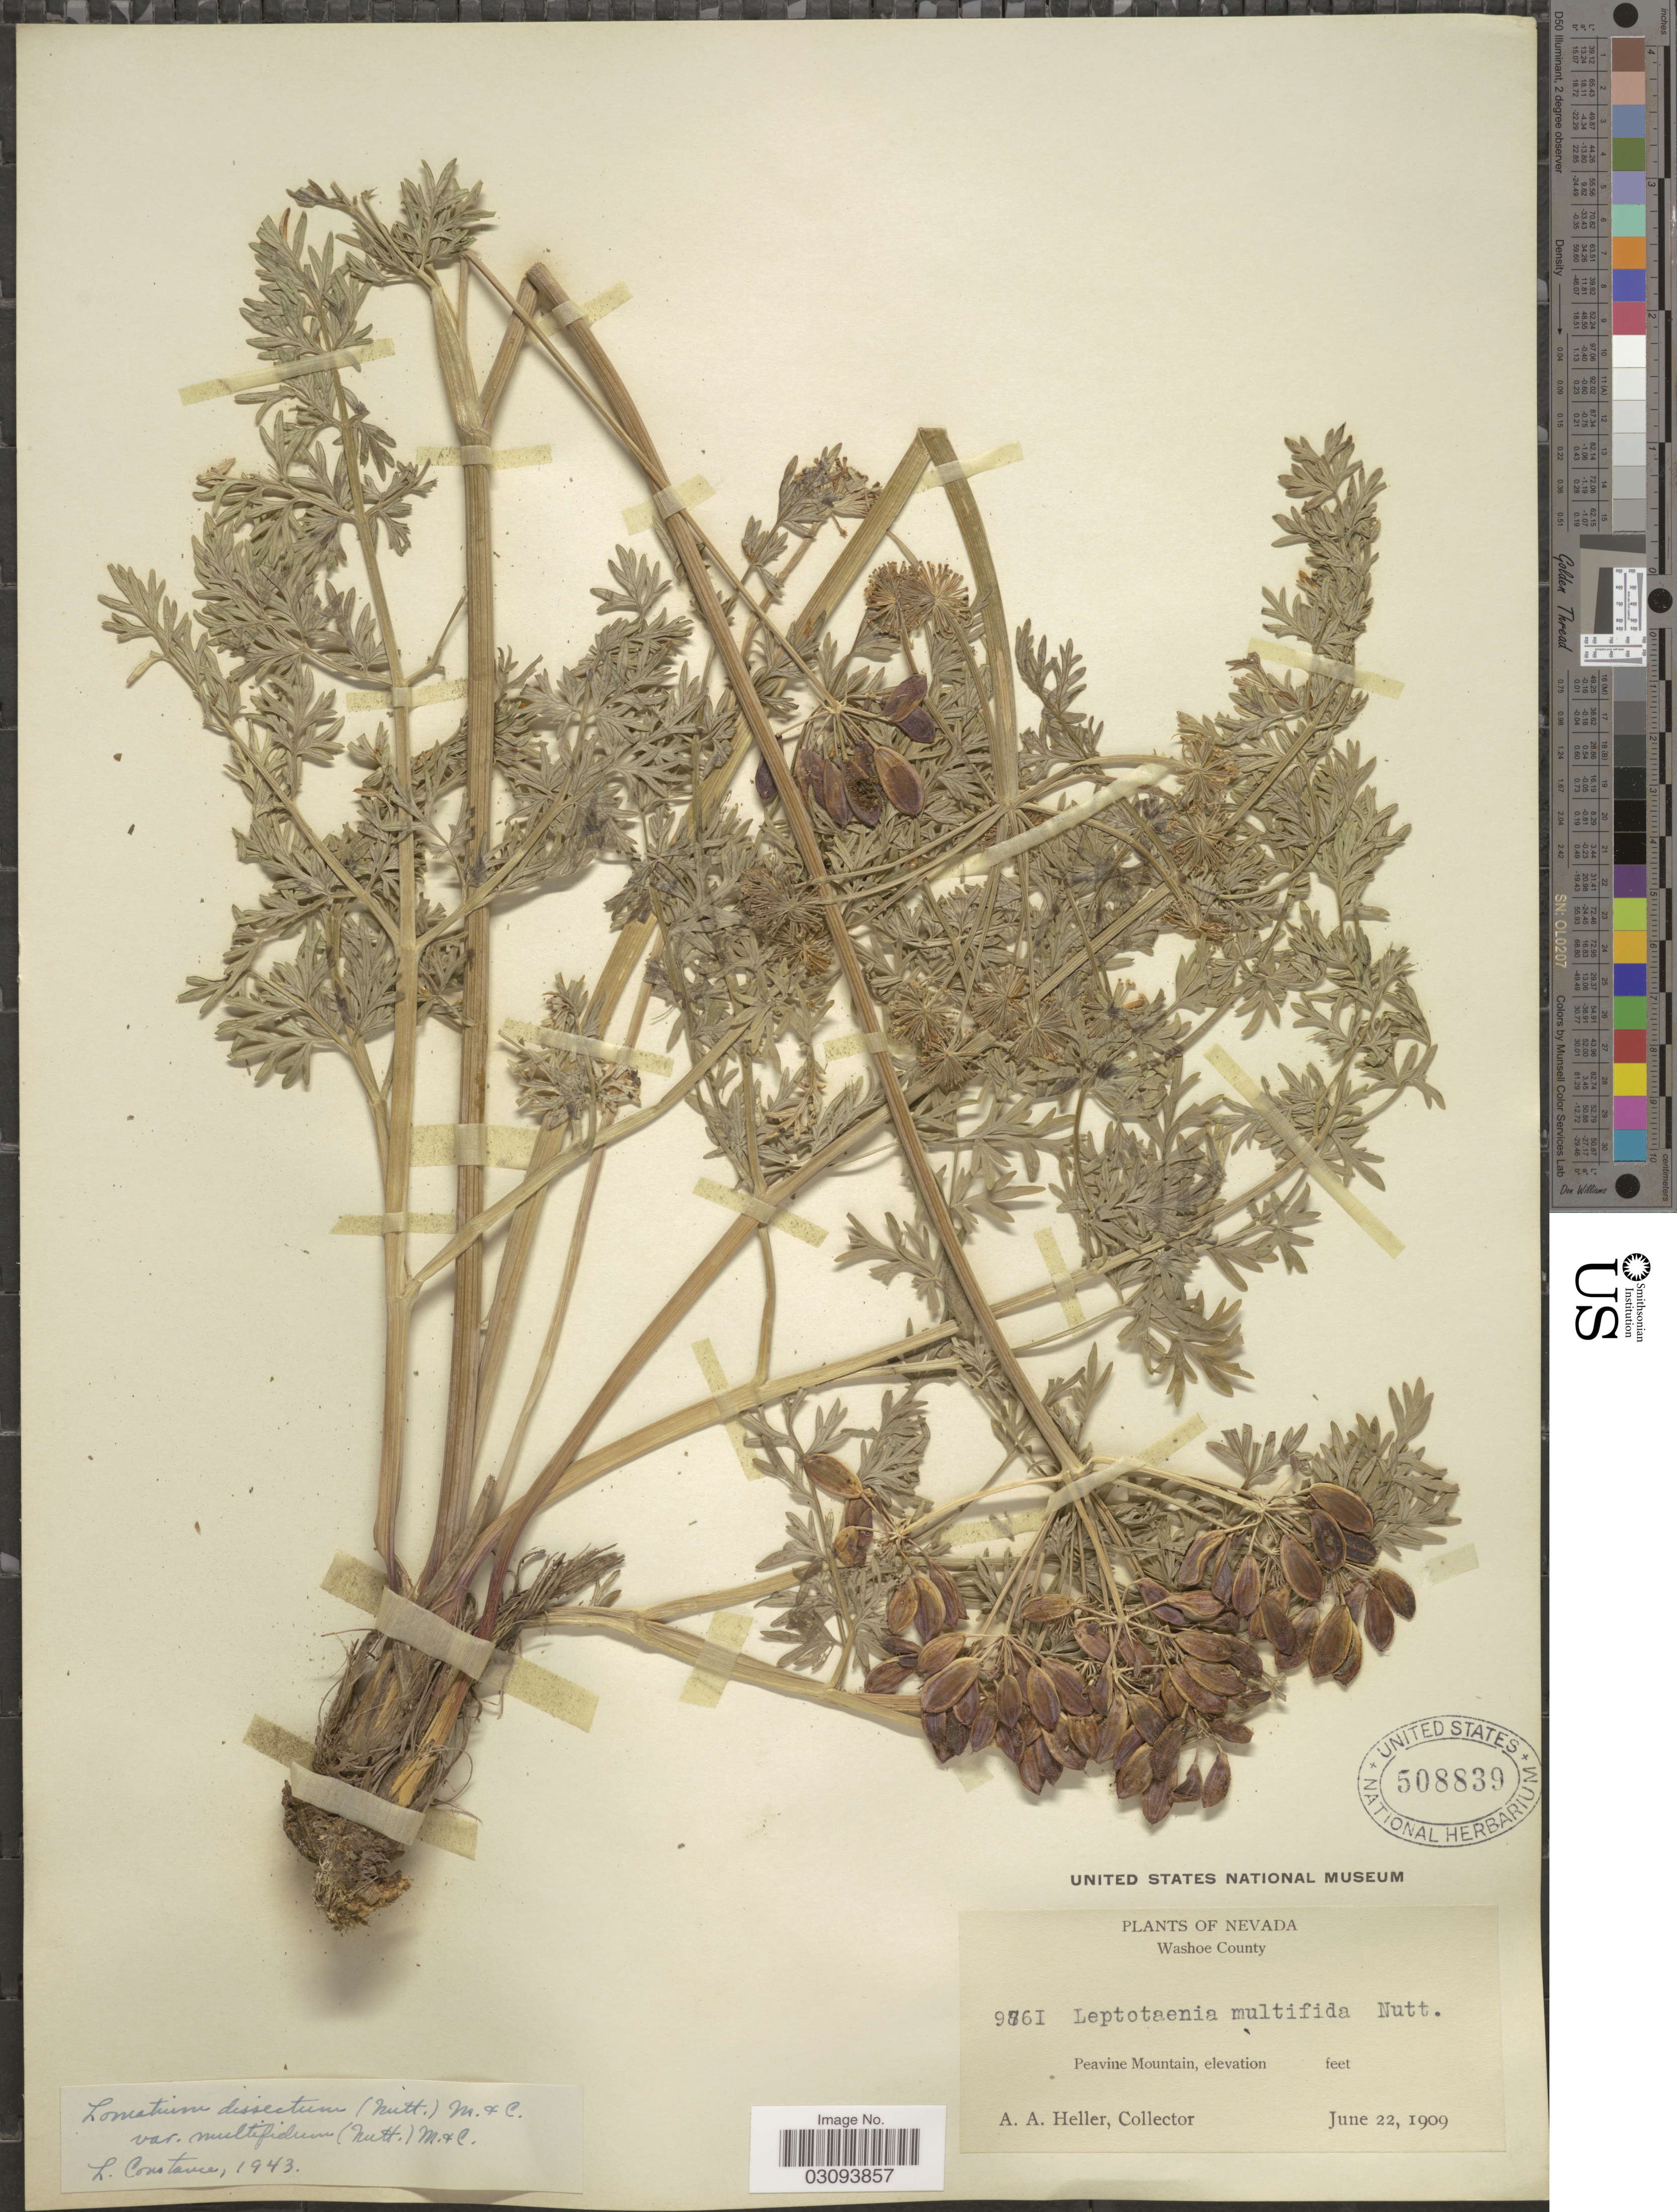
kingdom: Plantae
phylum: Tracheophyta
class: Magnoliopsida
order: Apiales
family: Apiaceae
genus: Lomatium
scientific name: Lomatium dissectum var. multifidum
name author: (Nutt.) Mathias & Constance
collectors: A. A. Heller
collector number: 9761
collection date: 1909-06-22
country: United States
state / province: Nevada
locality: Washoe County. Peavine Mountain.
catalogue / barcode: US 508839